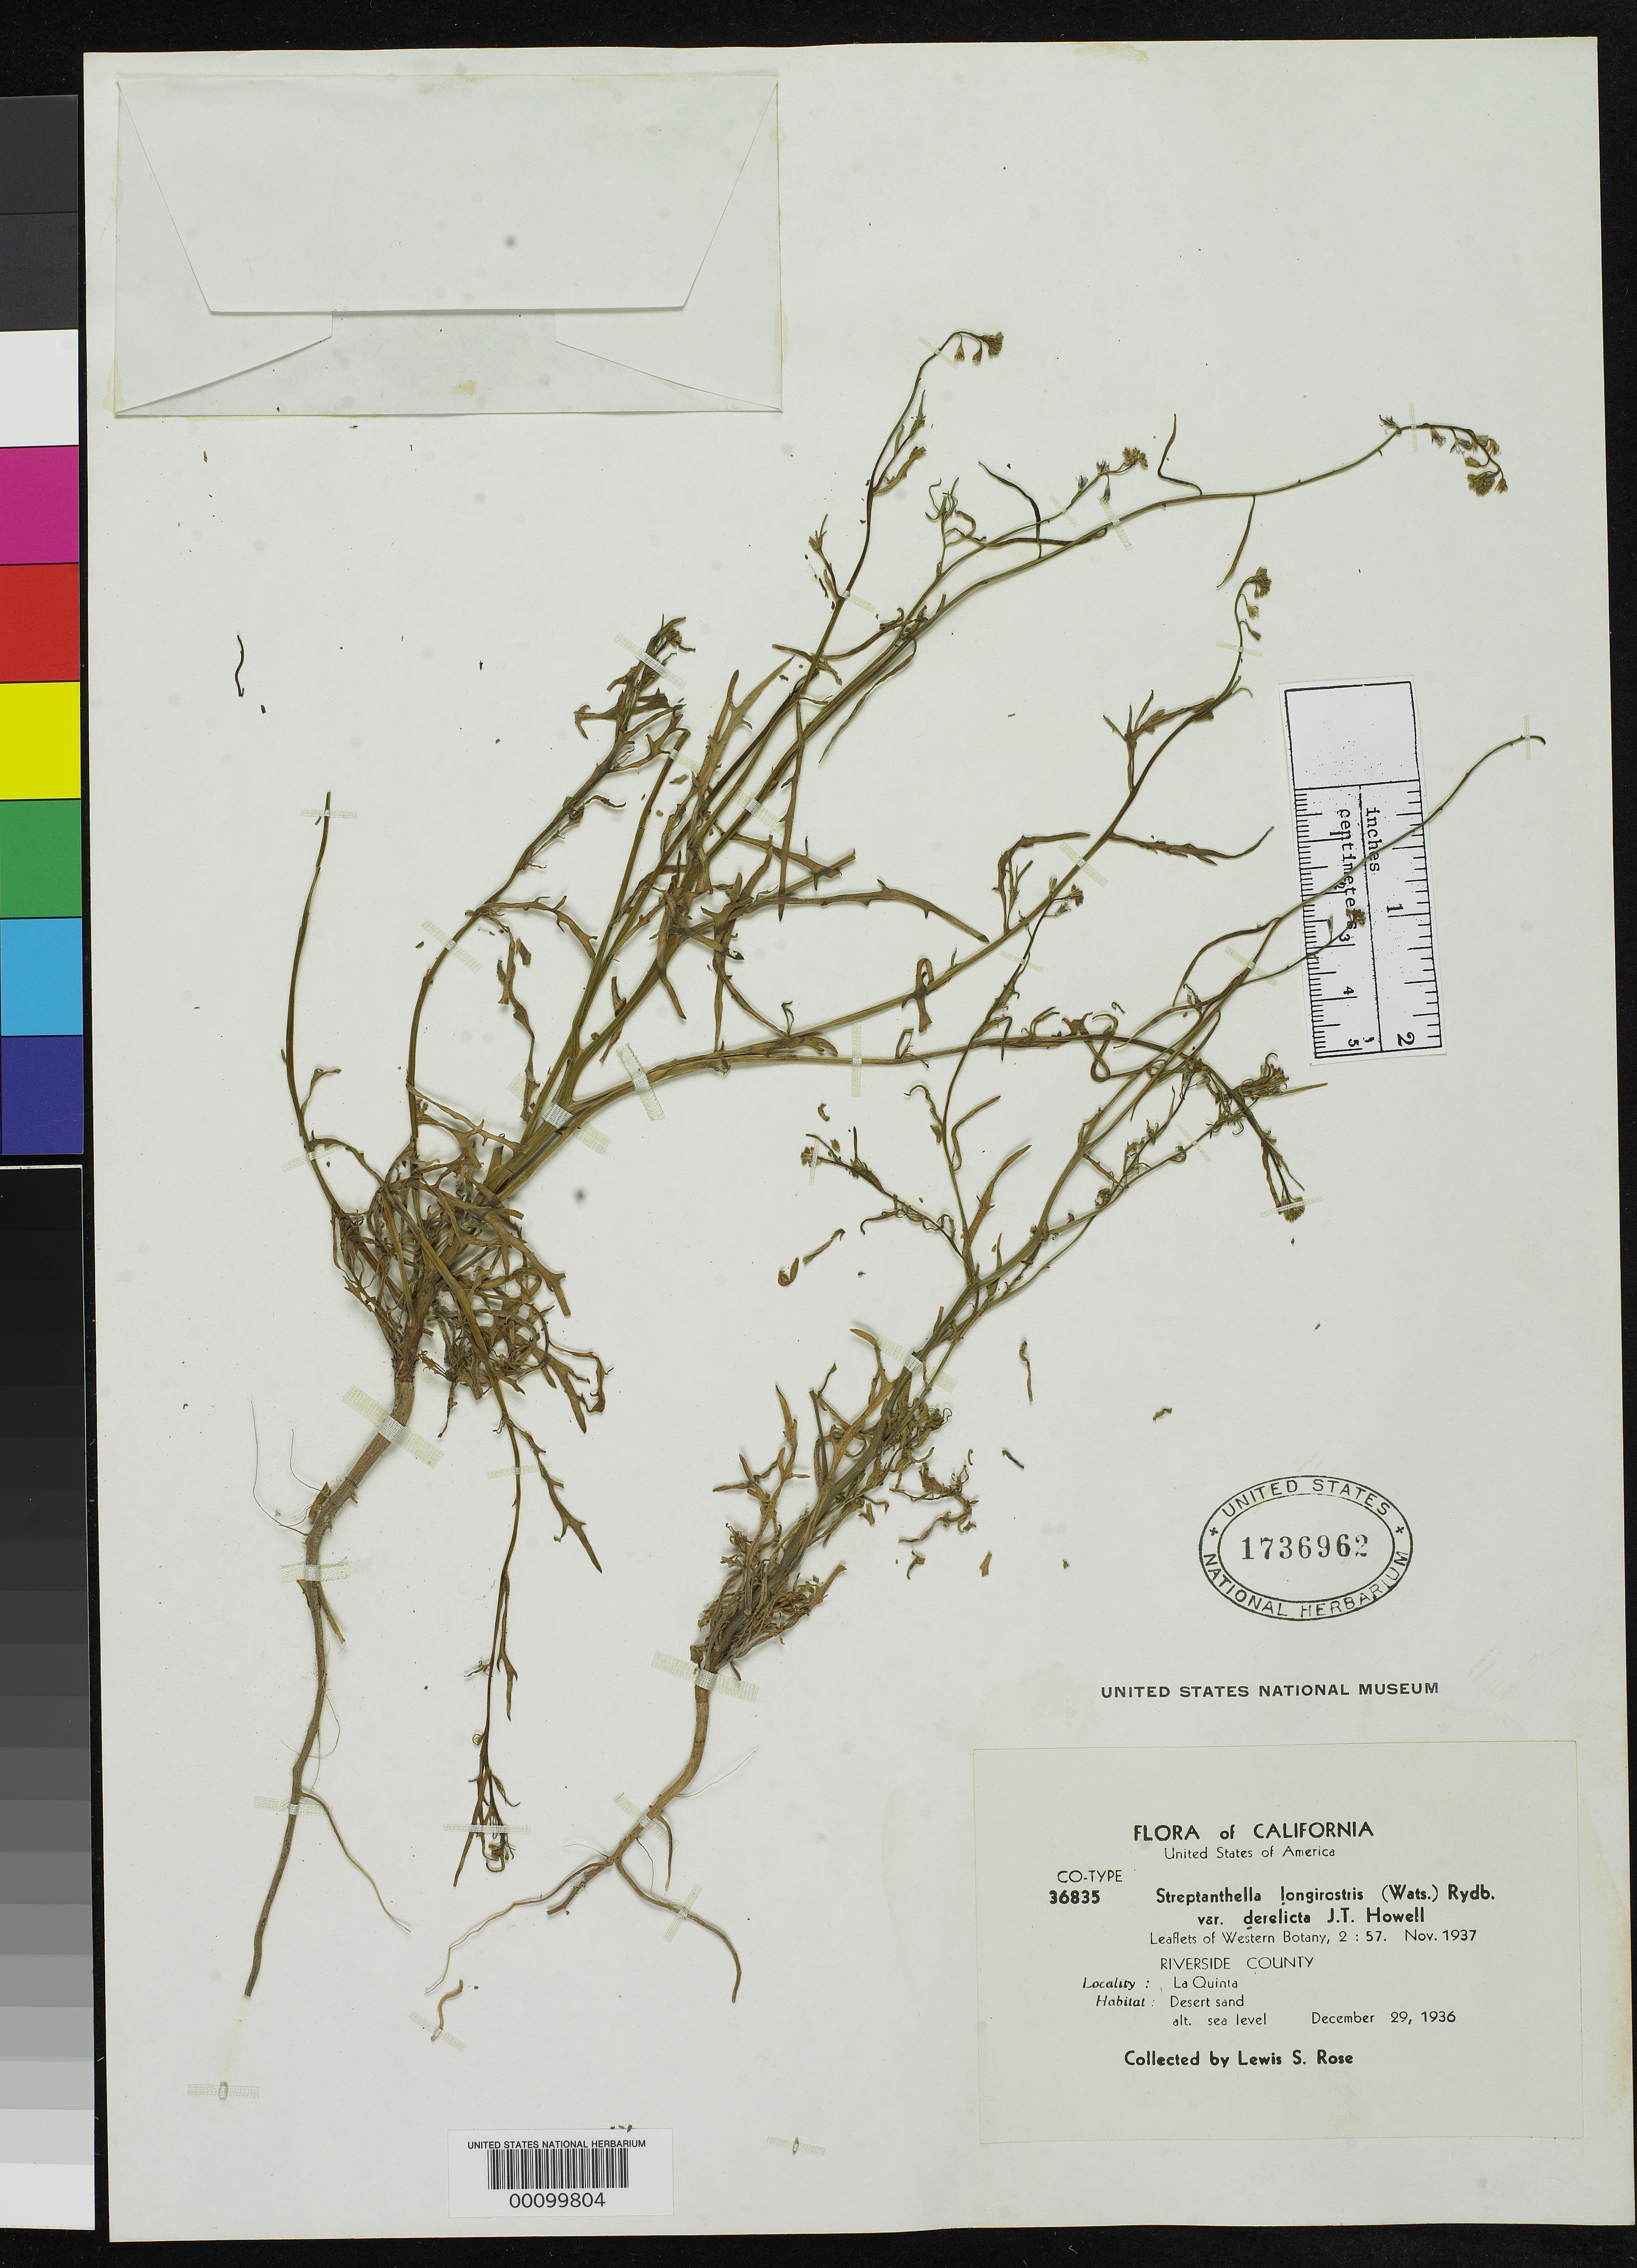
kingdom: Plantae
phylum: Tracheophyta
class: Magnoliopsida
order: Brassicales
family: Brassicaceae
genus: Streptanthella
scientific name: Streptanthella longirostris var. derelicta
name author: J.T. Howell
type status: Isotype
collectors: L. S. Rose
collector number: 36835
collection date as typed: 29 Dec 1936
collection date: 1936-12-29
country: United States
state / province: California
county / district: Riverside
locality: La Quinta, sea level.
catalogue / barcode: US 1736962